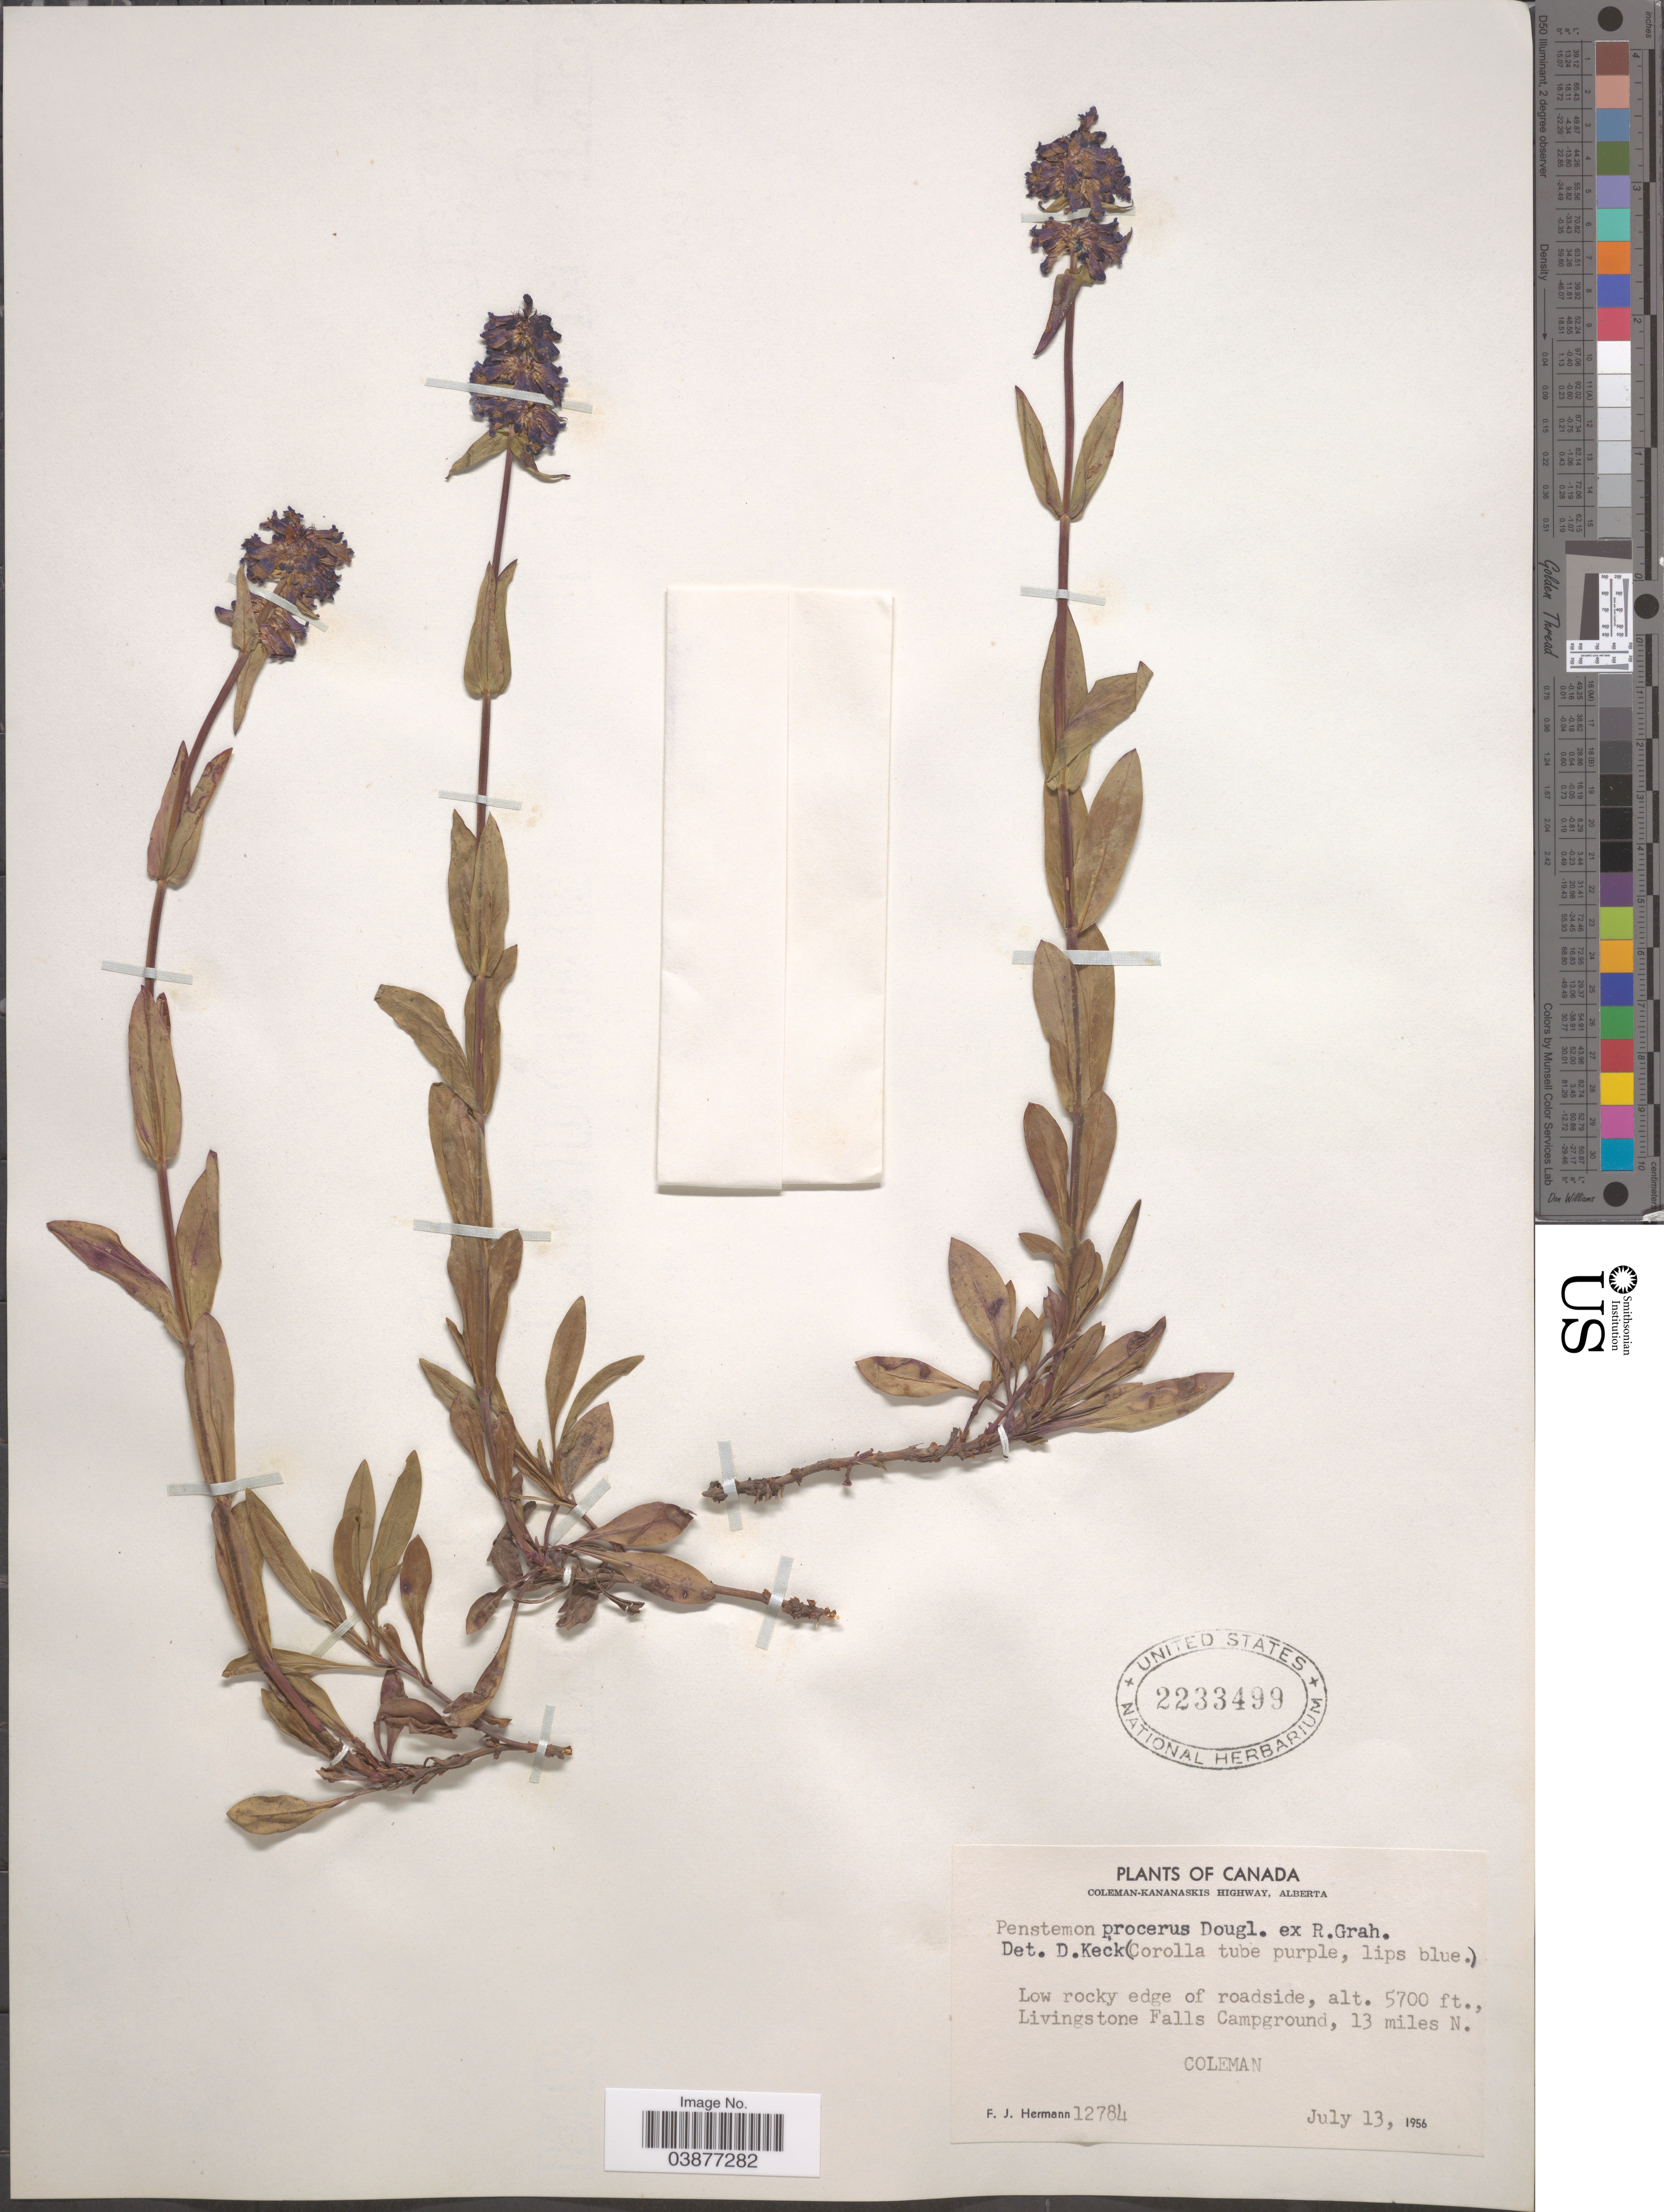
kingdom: Plantae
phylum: Tracheophyta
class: Magnoliopsida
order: Lamiales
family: Plantaginaceae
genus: Penstemon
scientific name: Penstemon procerus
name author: Douglas ex Graham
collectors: F. J. Hermann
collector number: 12784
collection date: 1956-07-13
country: Canada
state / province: Alberta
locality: Coleman-Kananaskis Highway. Low rocky edge of roadside, Livingstone Falls Campground, 13 miles N. Coleman.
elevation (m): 1737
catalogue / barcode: US 2233499